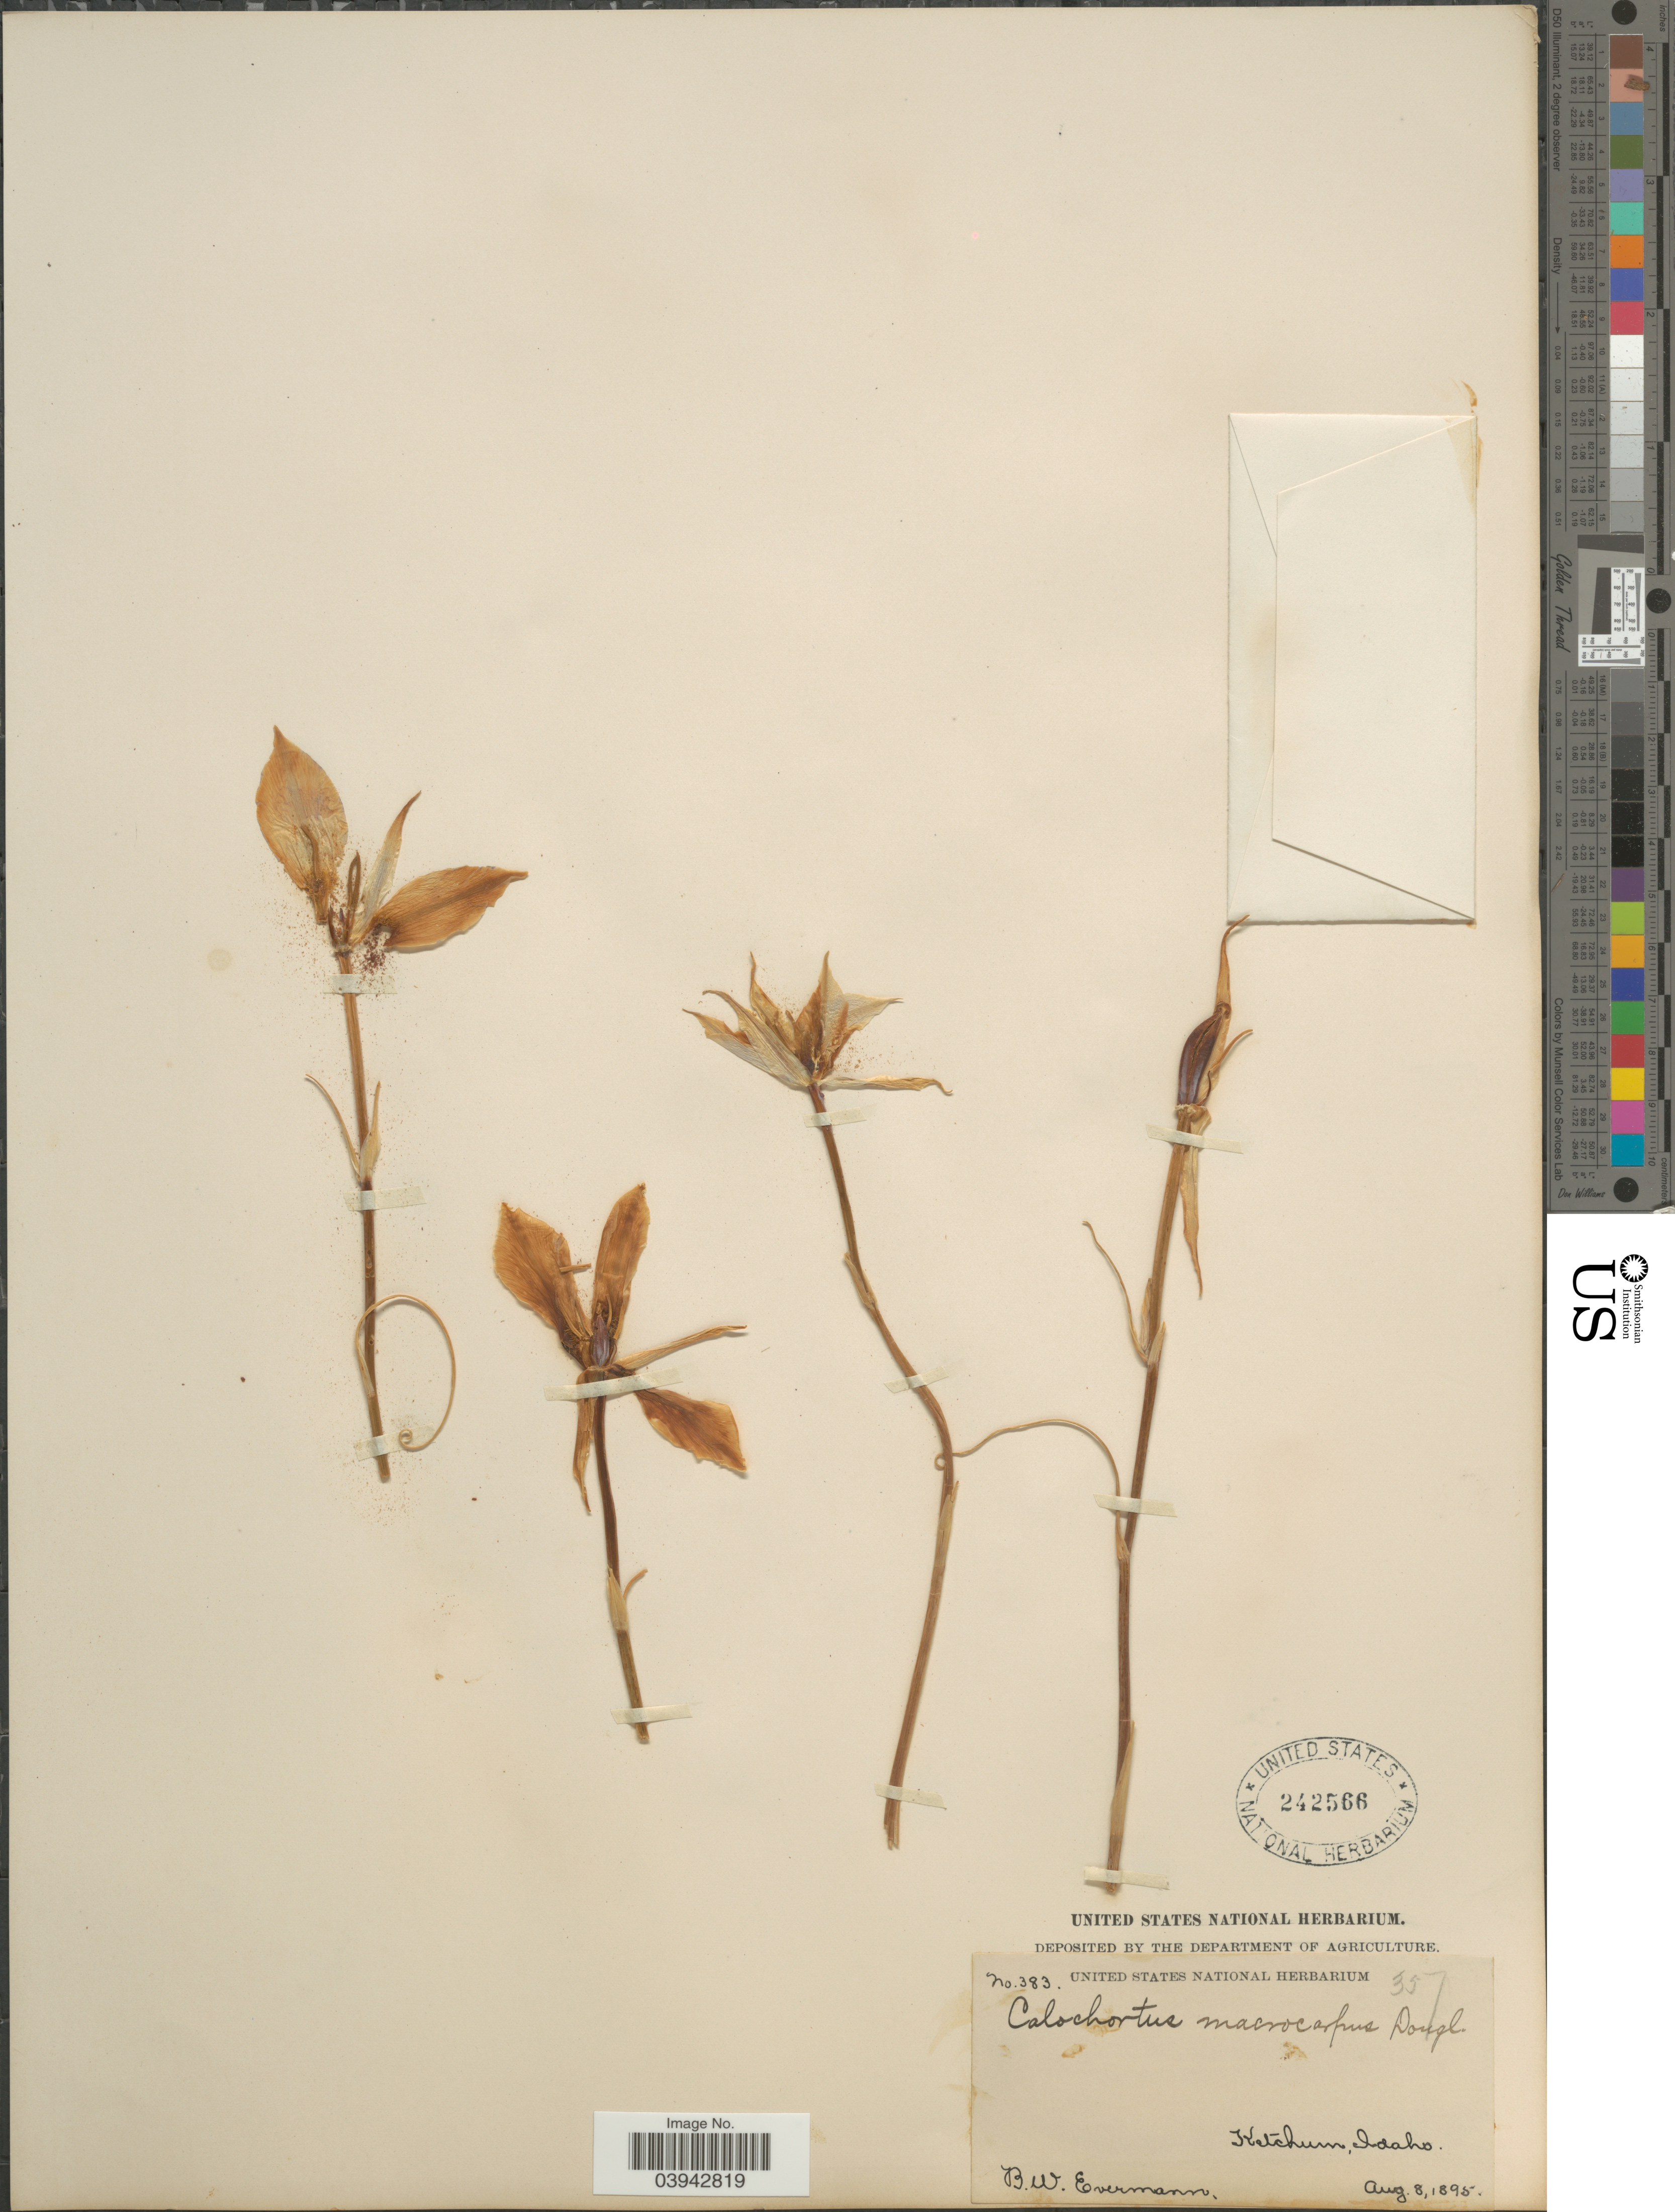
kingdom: Plantae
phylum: Tracheophyta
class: Liliopsida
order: Liliales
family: Liliaceae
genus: Calochortus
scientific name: Calochortus macrocarpus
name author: Douglas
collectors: B. W. Evermann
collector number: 383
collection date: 1895-08-08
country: United States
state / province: Idaho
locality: Ketchum.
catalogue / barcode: US 242566